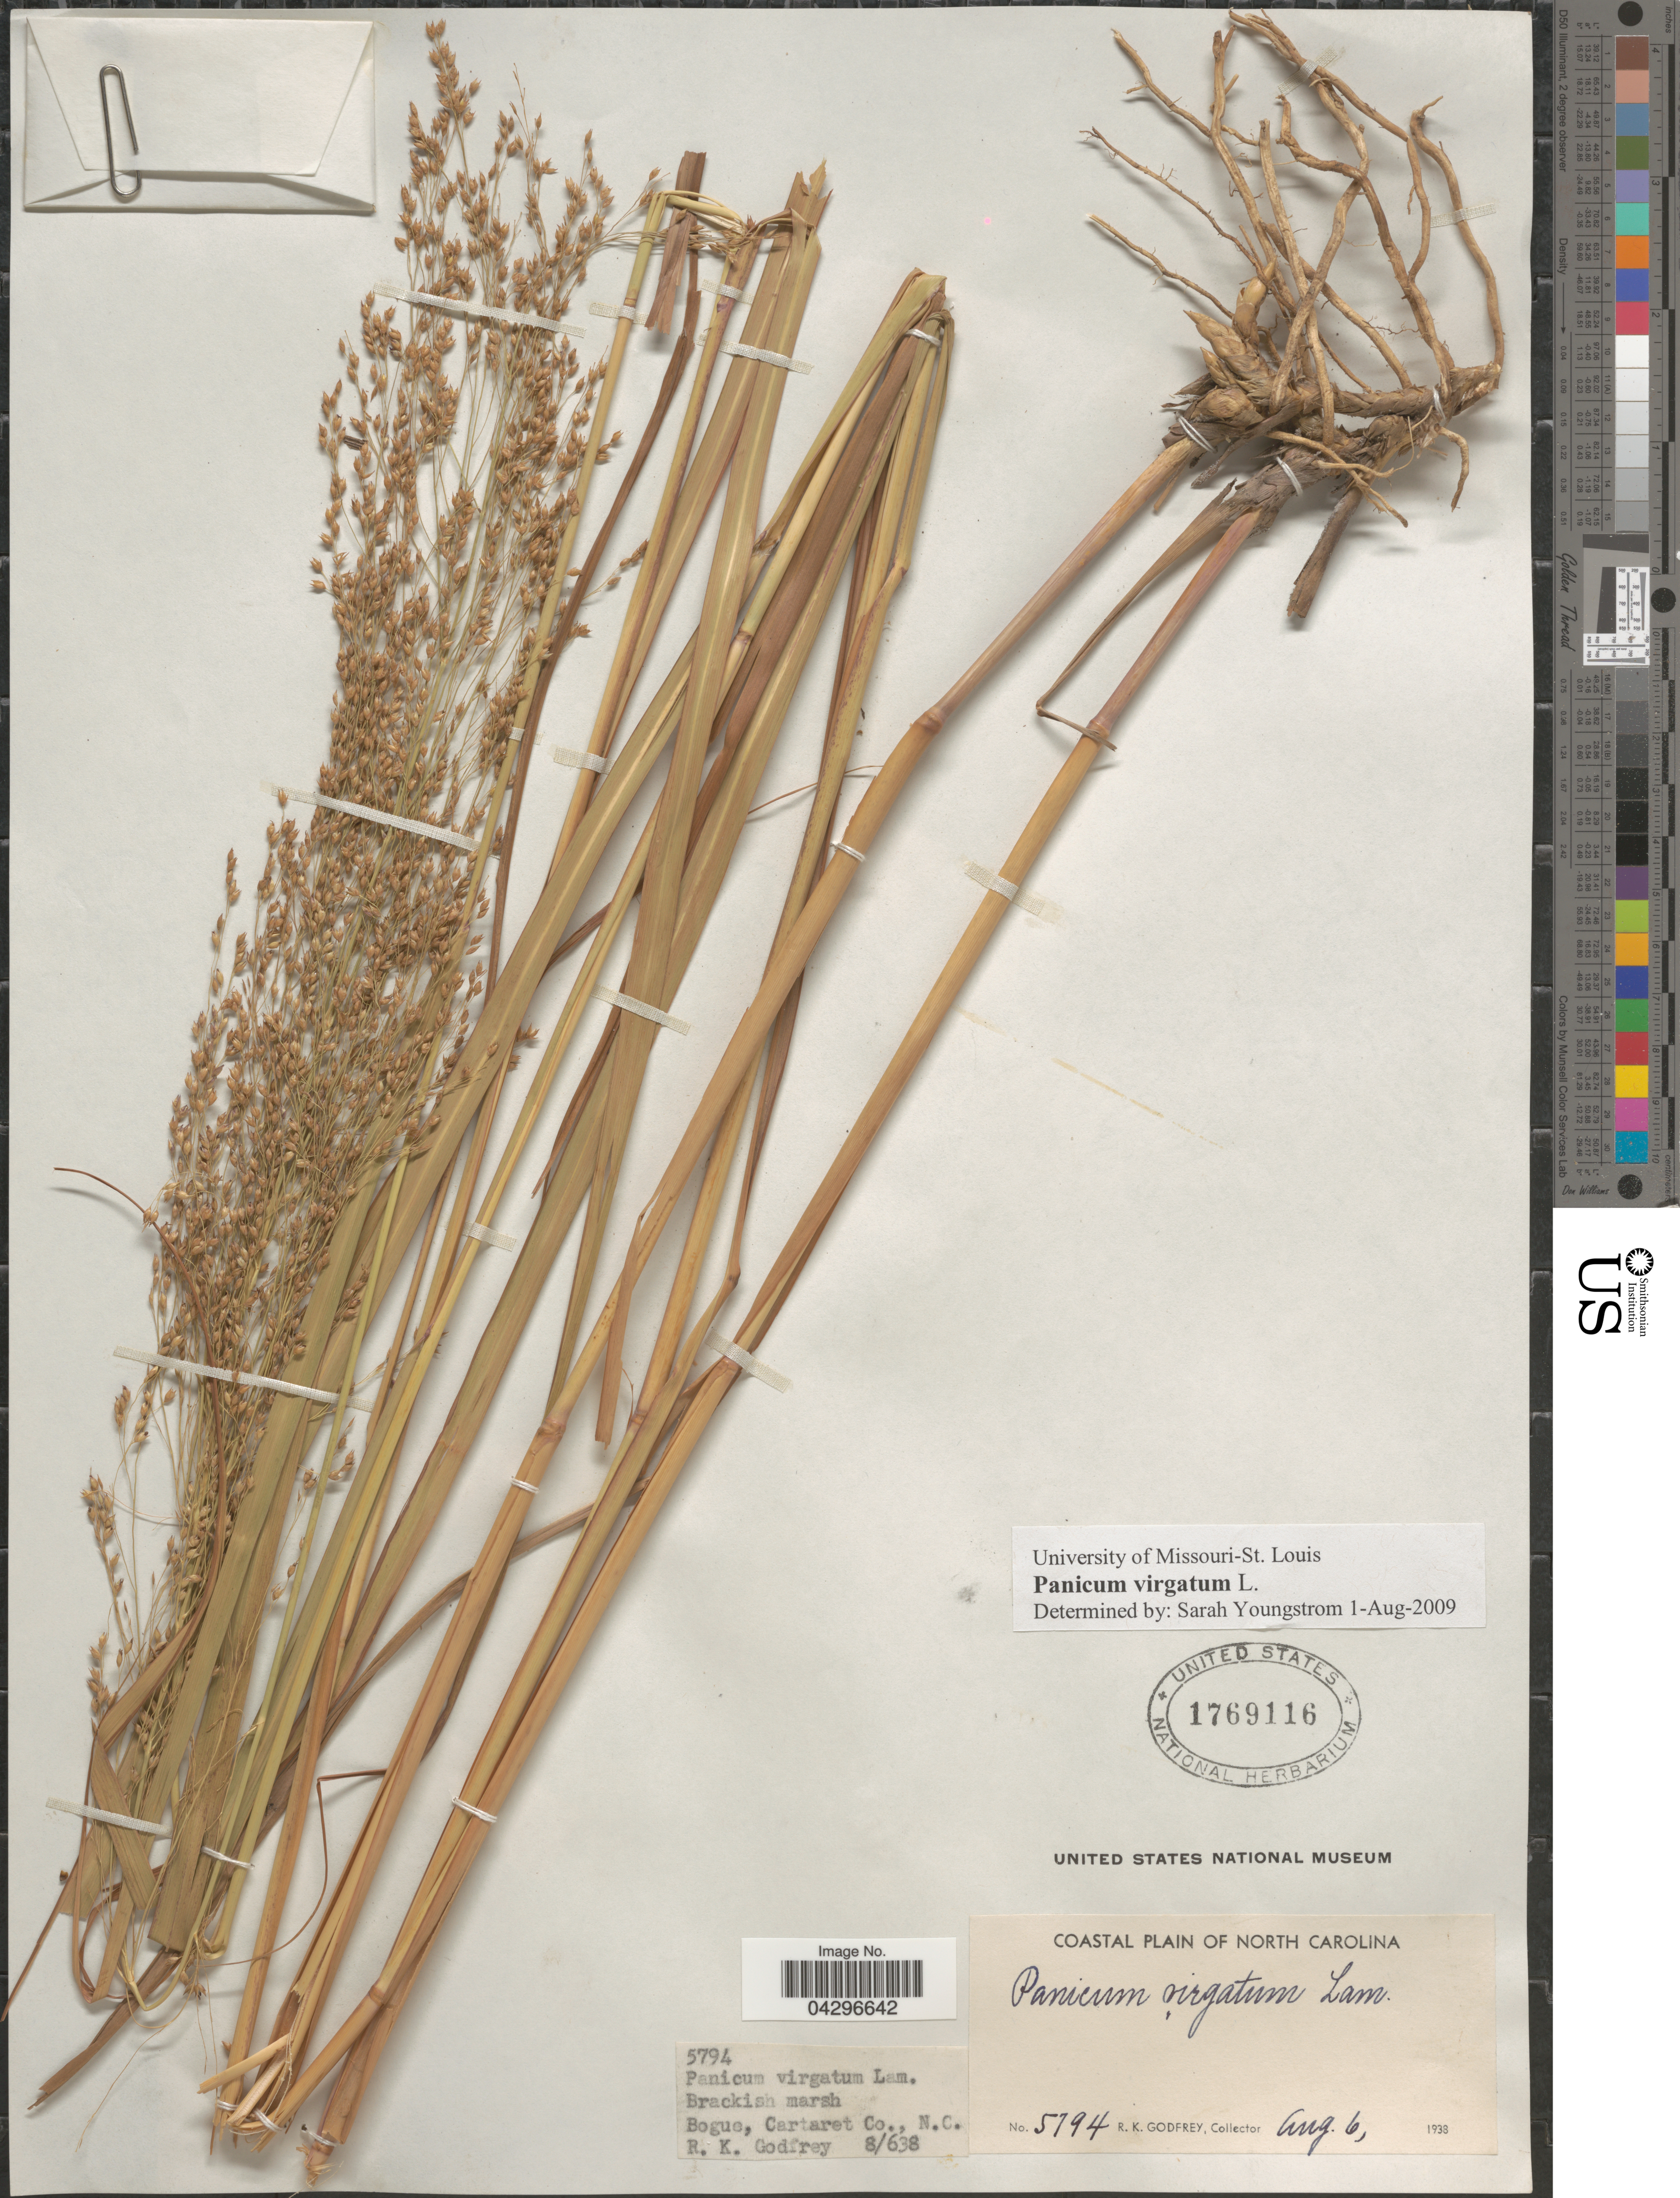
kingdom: Plantae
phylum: Tracheophyta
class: Liliopsida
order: Poales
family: Poaceae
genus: Panicum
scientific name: Panicum virgatum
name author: L.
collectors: R. K. Godfrey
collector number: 5794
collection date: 1938-08-06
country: United States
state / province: North Carolina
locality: Coastal Plain of North Carolina. Brackish marsh. Bogue, Cartaret Co.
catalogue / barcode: US 1769116